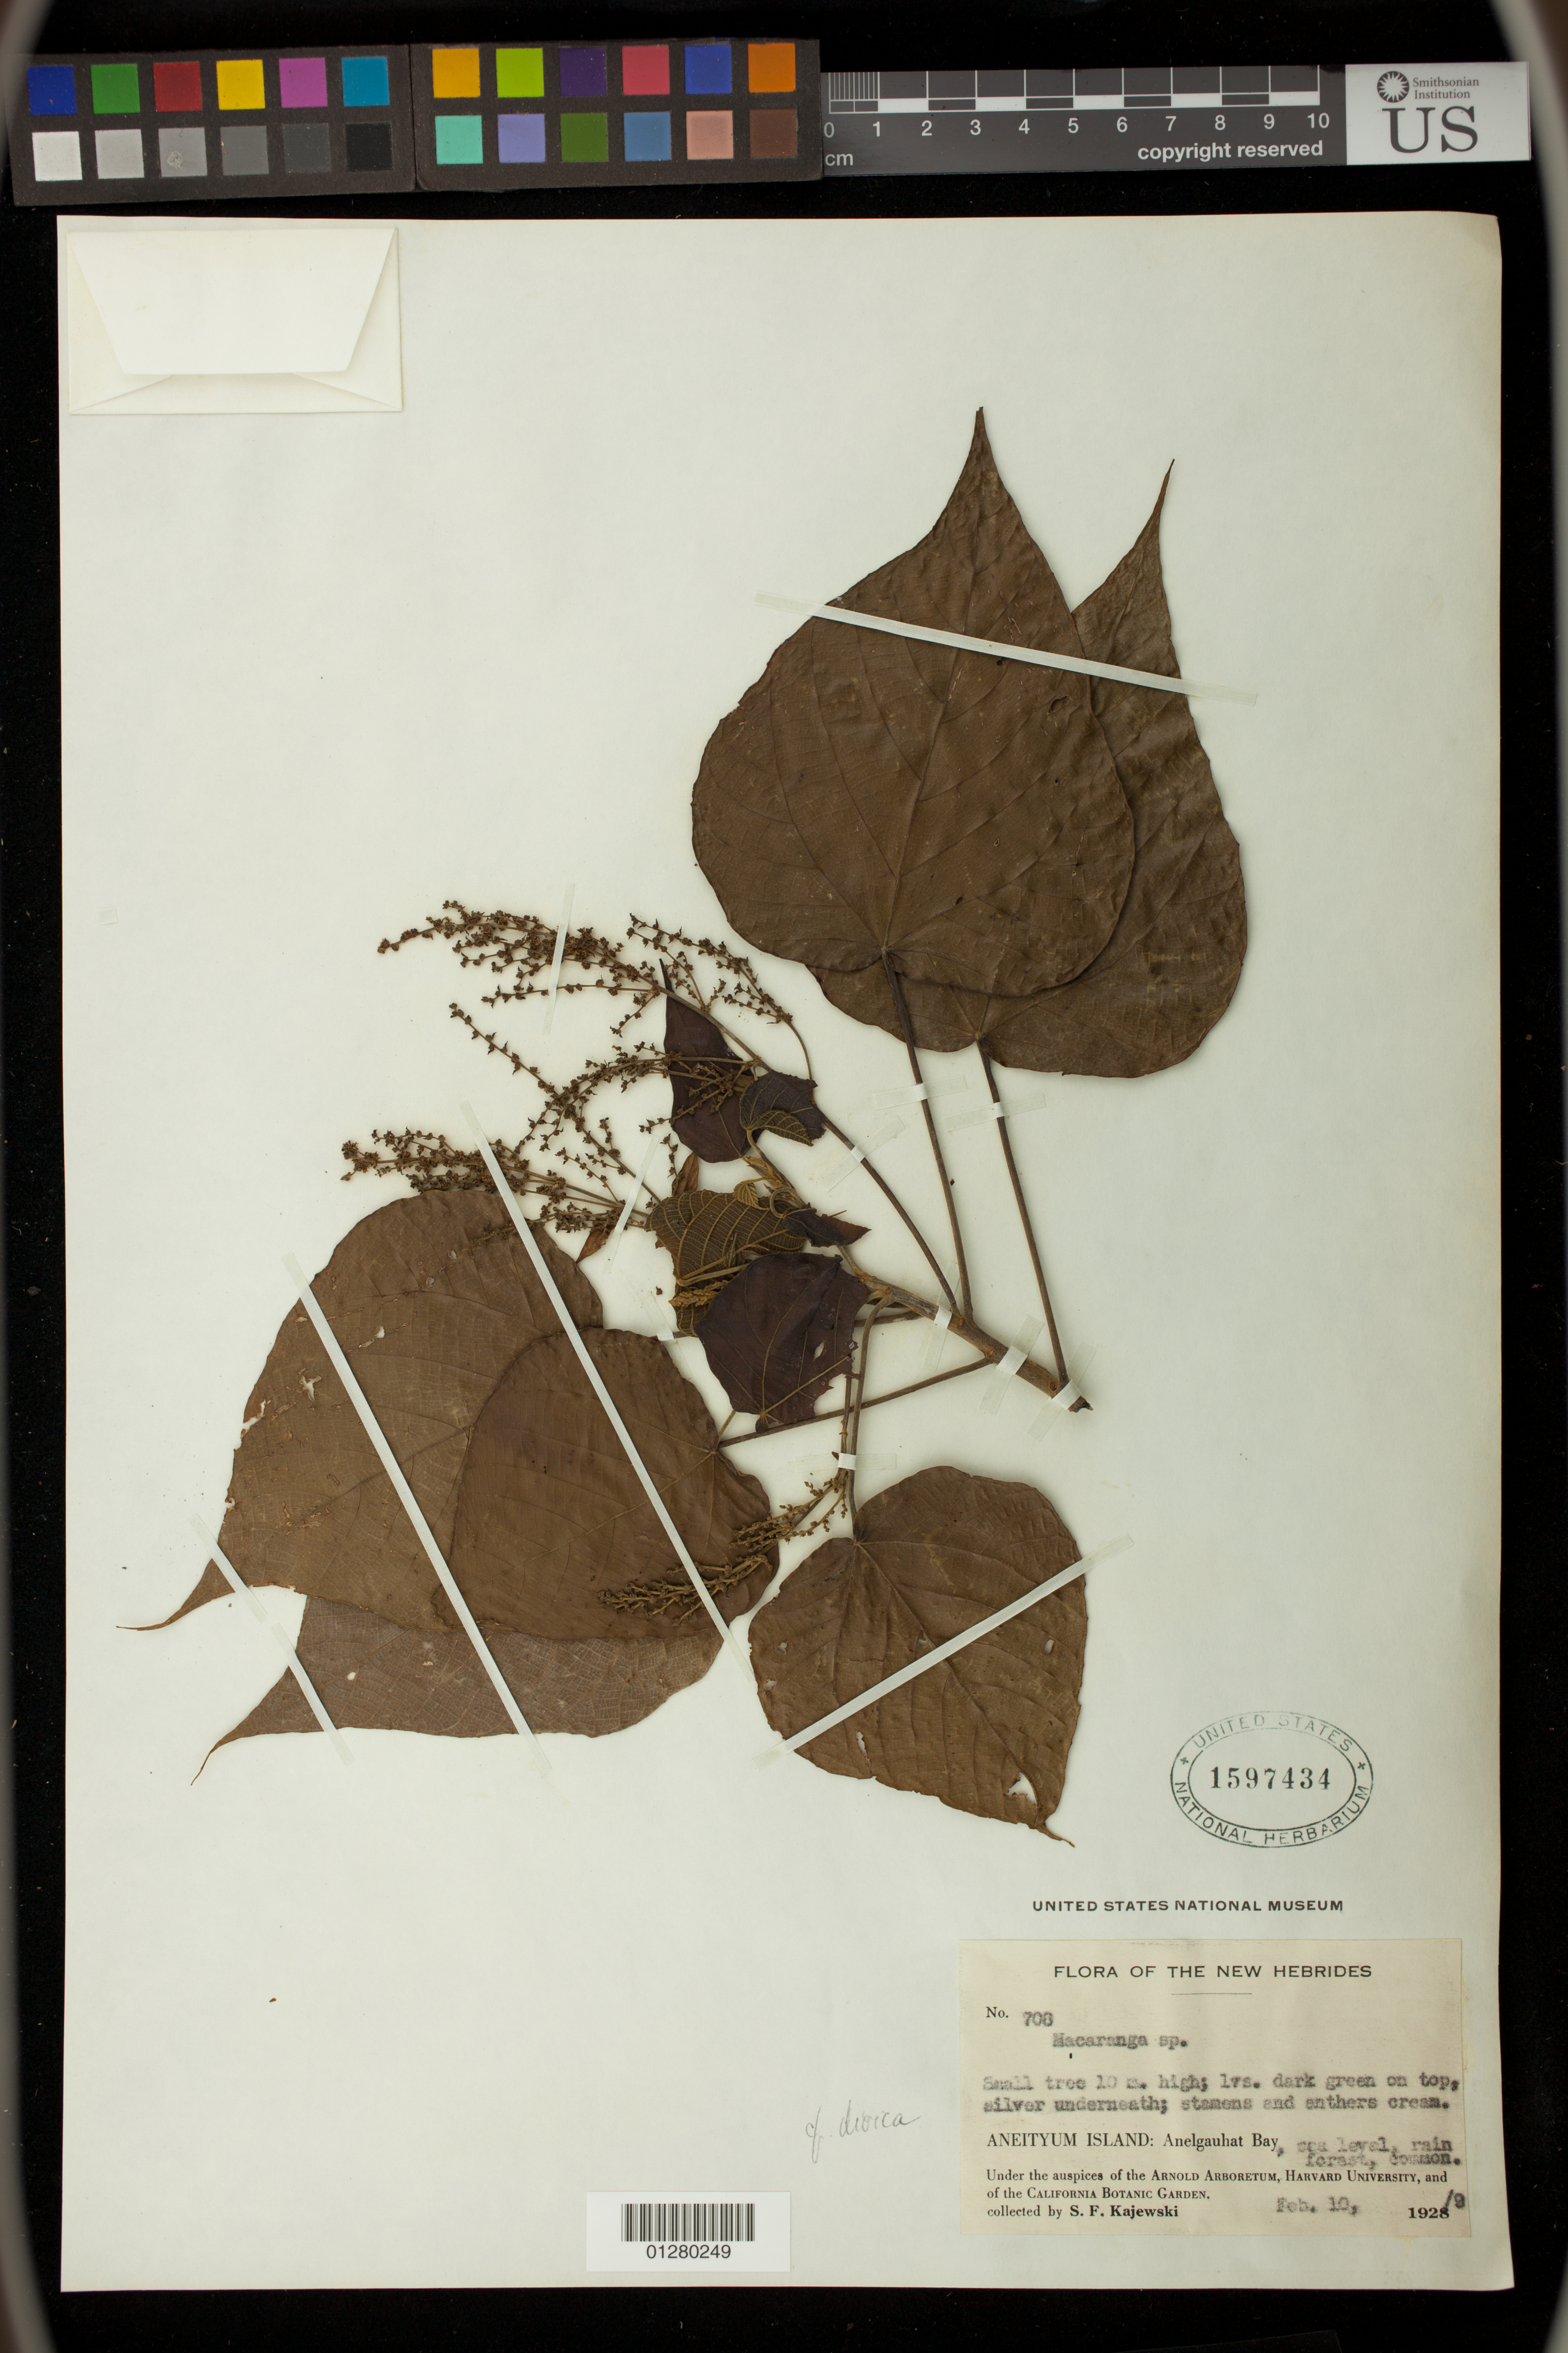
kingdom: Plantae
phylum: Tracheophyta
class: Magnoliopsida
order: Malpighiales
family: Euphorbiaceae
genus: Macaranga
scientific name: Macaranga sp.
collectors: S. Kajewski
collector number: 708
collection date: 1929-02-10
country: Vanuatu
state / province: Tafea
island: Anatom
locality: New Hebrides,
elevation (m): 0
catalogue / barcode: US 1597434